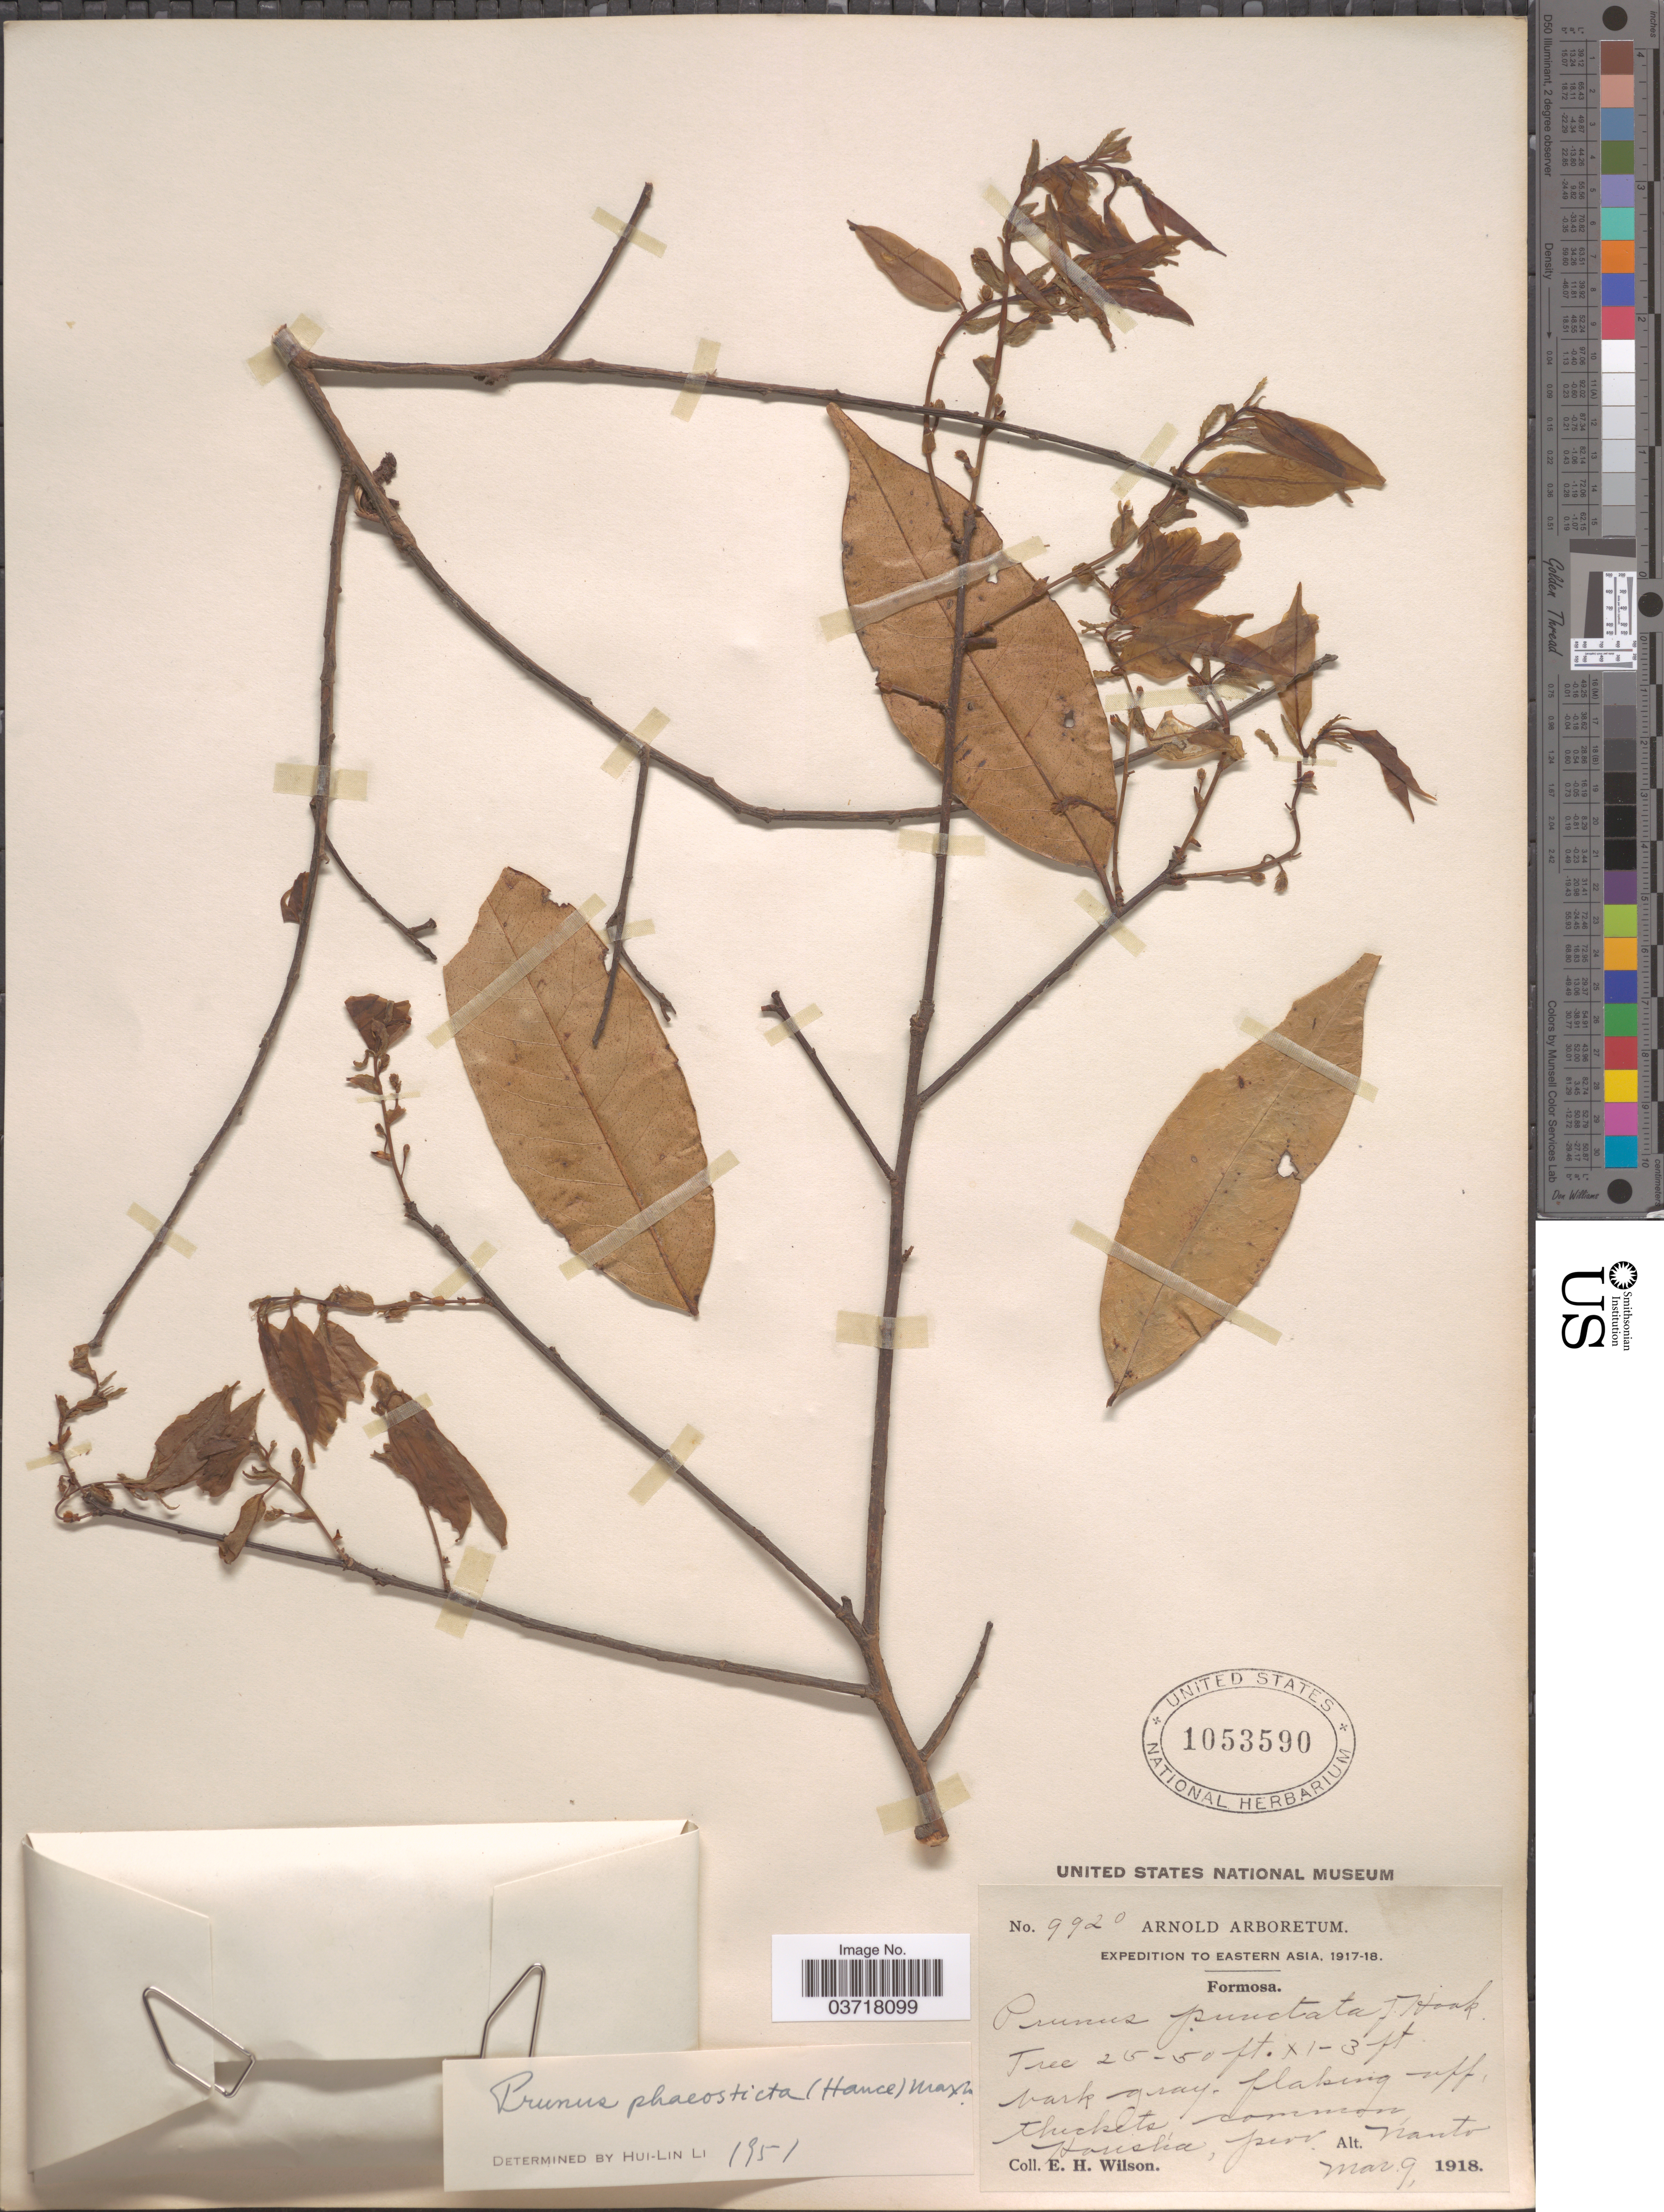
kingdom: Plantae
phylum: Tracheophyta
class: Magnoliopsida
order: Rosales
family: Rosaceae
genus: Prunus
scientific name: Prunus phaeosticta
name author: (Hance) Maxim.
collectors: E. Wilson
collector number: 9920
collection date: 1918-03-09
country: Taiwan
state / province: Nantou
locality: Eastern Asia. Formosa. Honsha, prov. Nanto.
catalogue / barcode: US 1053590